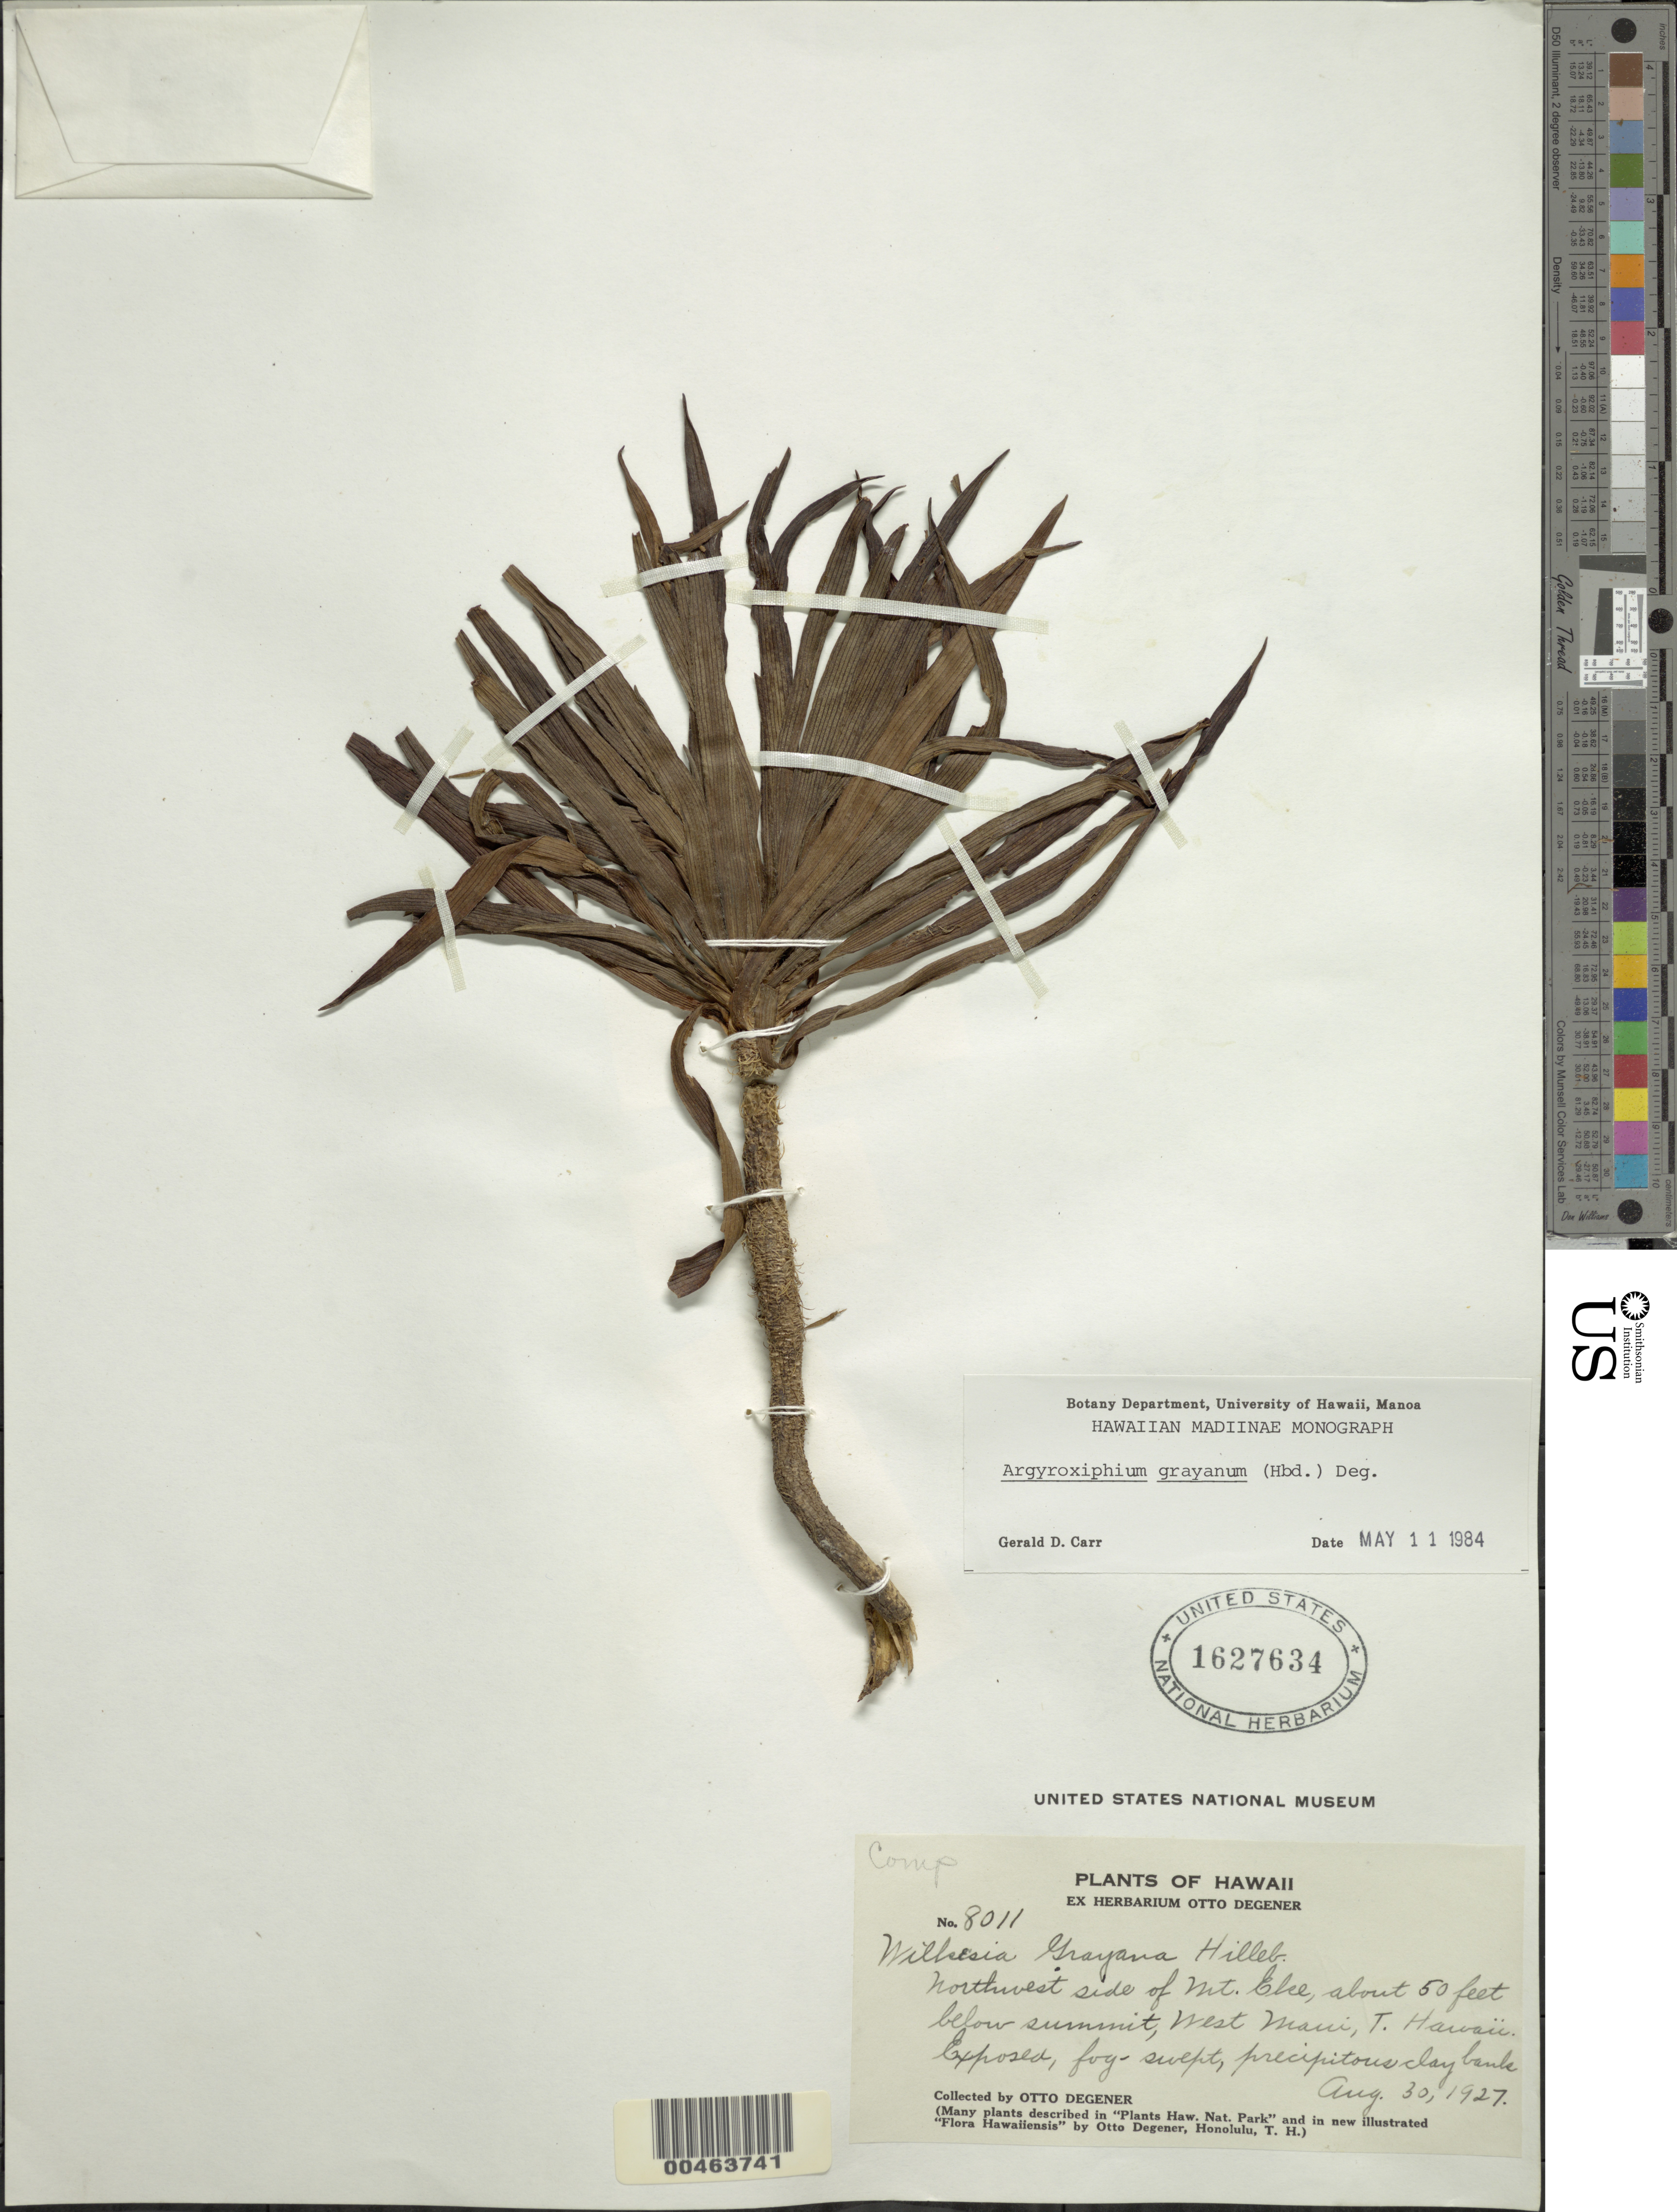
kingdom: Plantae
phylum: Tracheophyta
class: Magnoliopsida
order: Asterales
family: Asteraceae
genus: Argyroxiphium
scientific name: Argyroxiphium grayanum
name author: (Hillebr.) O. Deg.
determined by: Carr, G. D.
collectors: O. Degener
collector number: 8011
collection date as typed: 30 Aug 1927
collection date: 1927-08-30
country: United States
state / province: Hawaii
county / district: Maui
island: Maui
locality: Northwest side of Mt. Eke, about 50 feet below summit, West Maui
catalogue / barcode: US 1627634